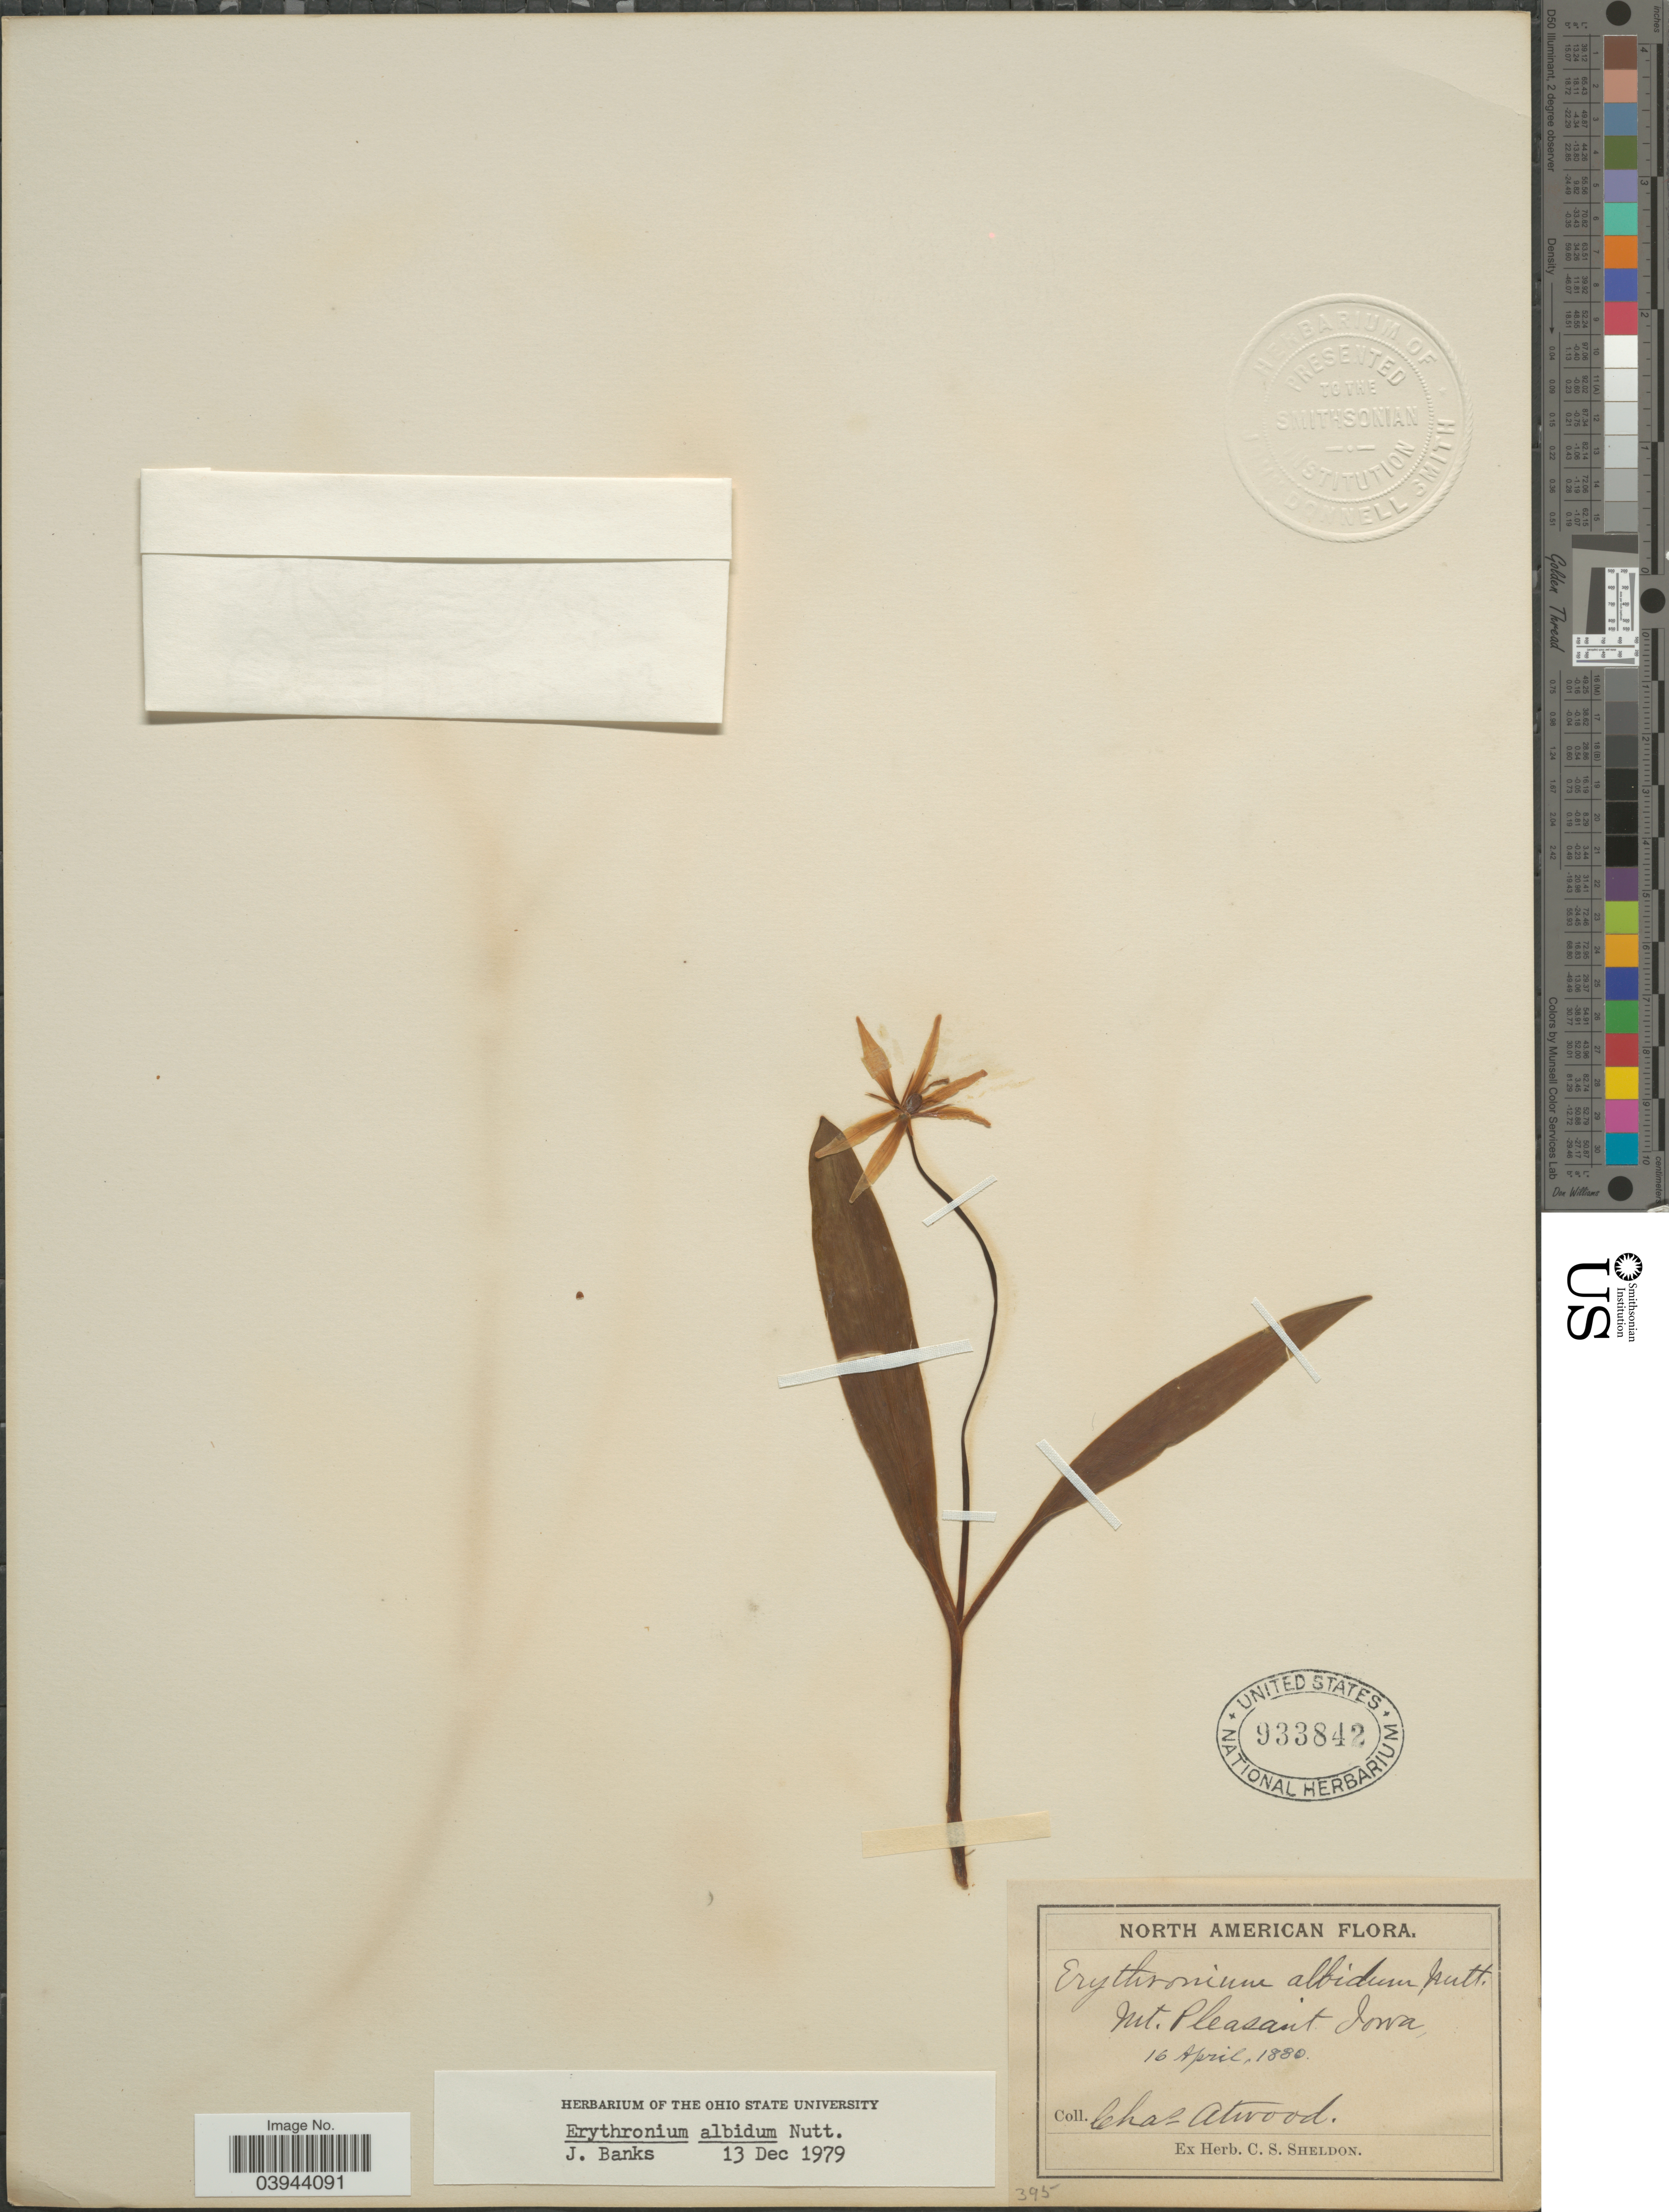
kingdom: Plantae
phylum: Tracheophyta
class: Liliopsida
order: Liliales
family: Liliaceae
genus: Erythronium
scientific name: Erythronium albidum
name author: Nutt.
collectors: C. Atwood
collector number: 395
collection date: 1880-04-16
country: United States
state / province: Iowa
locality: Mt. Pleasant.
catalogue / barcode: US 933842